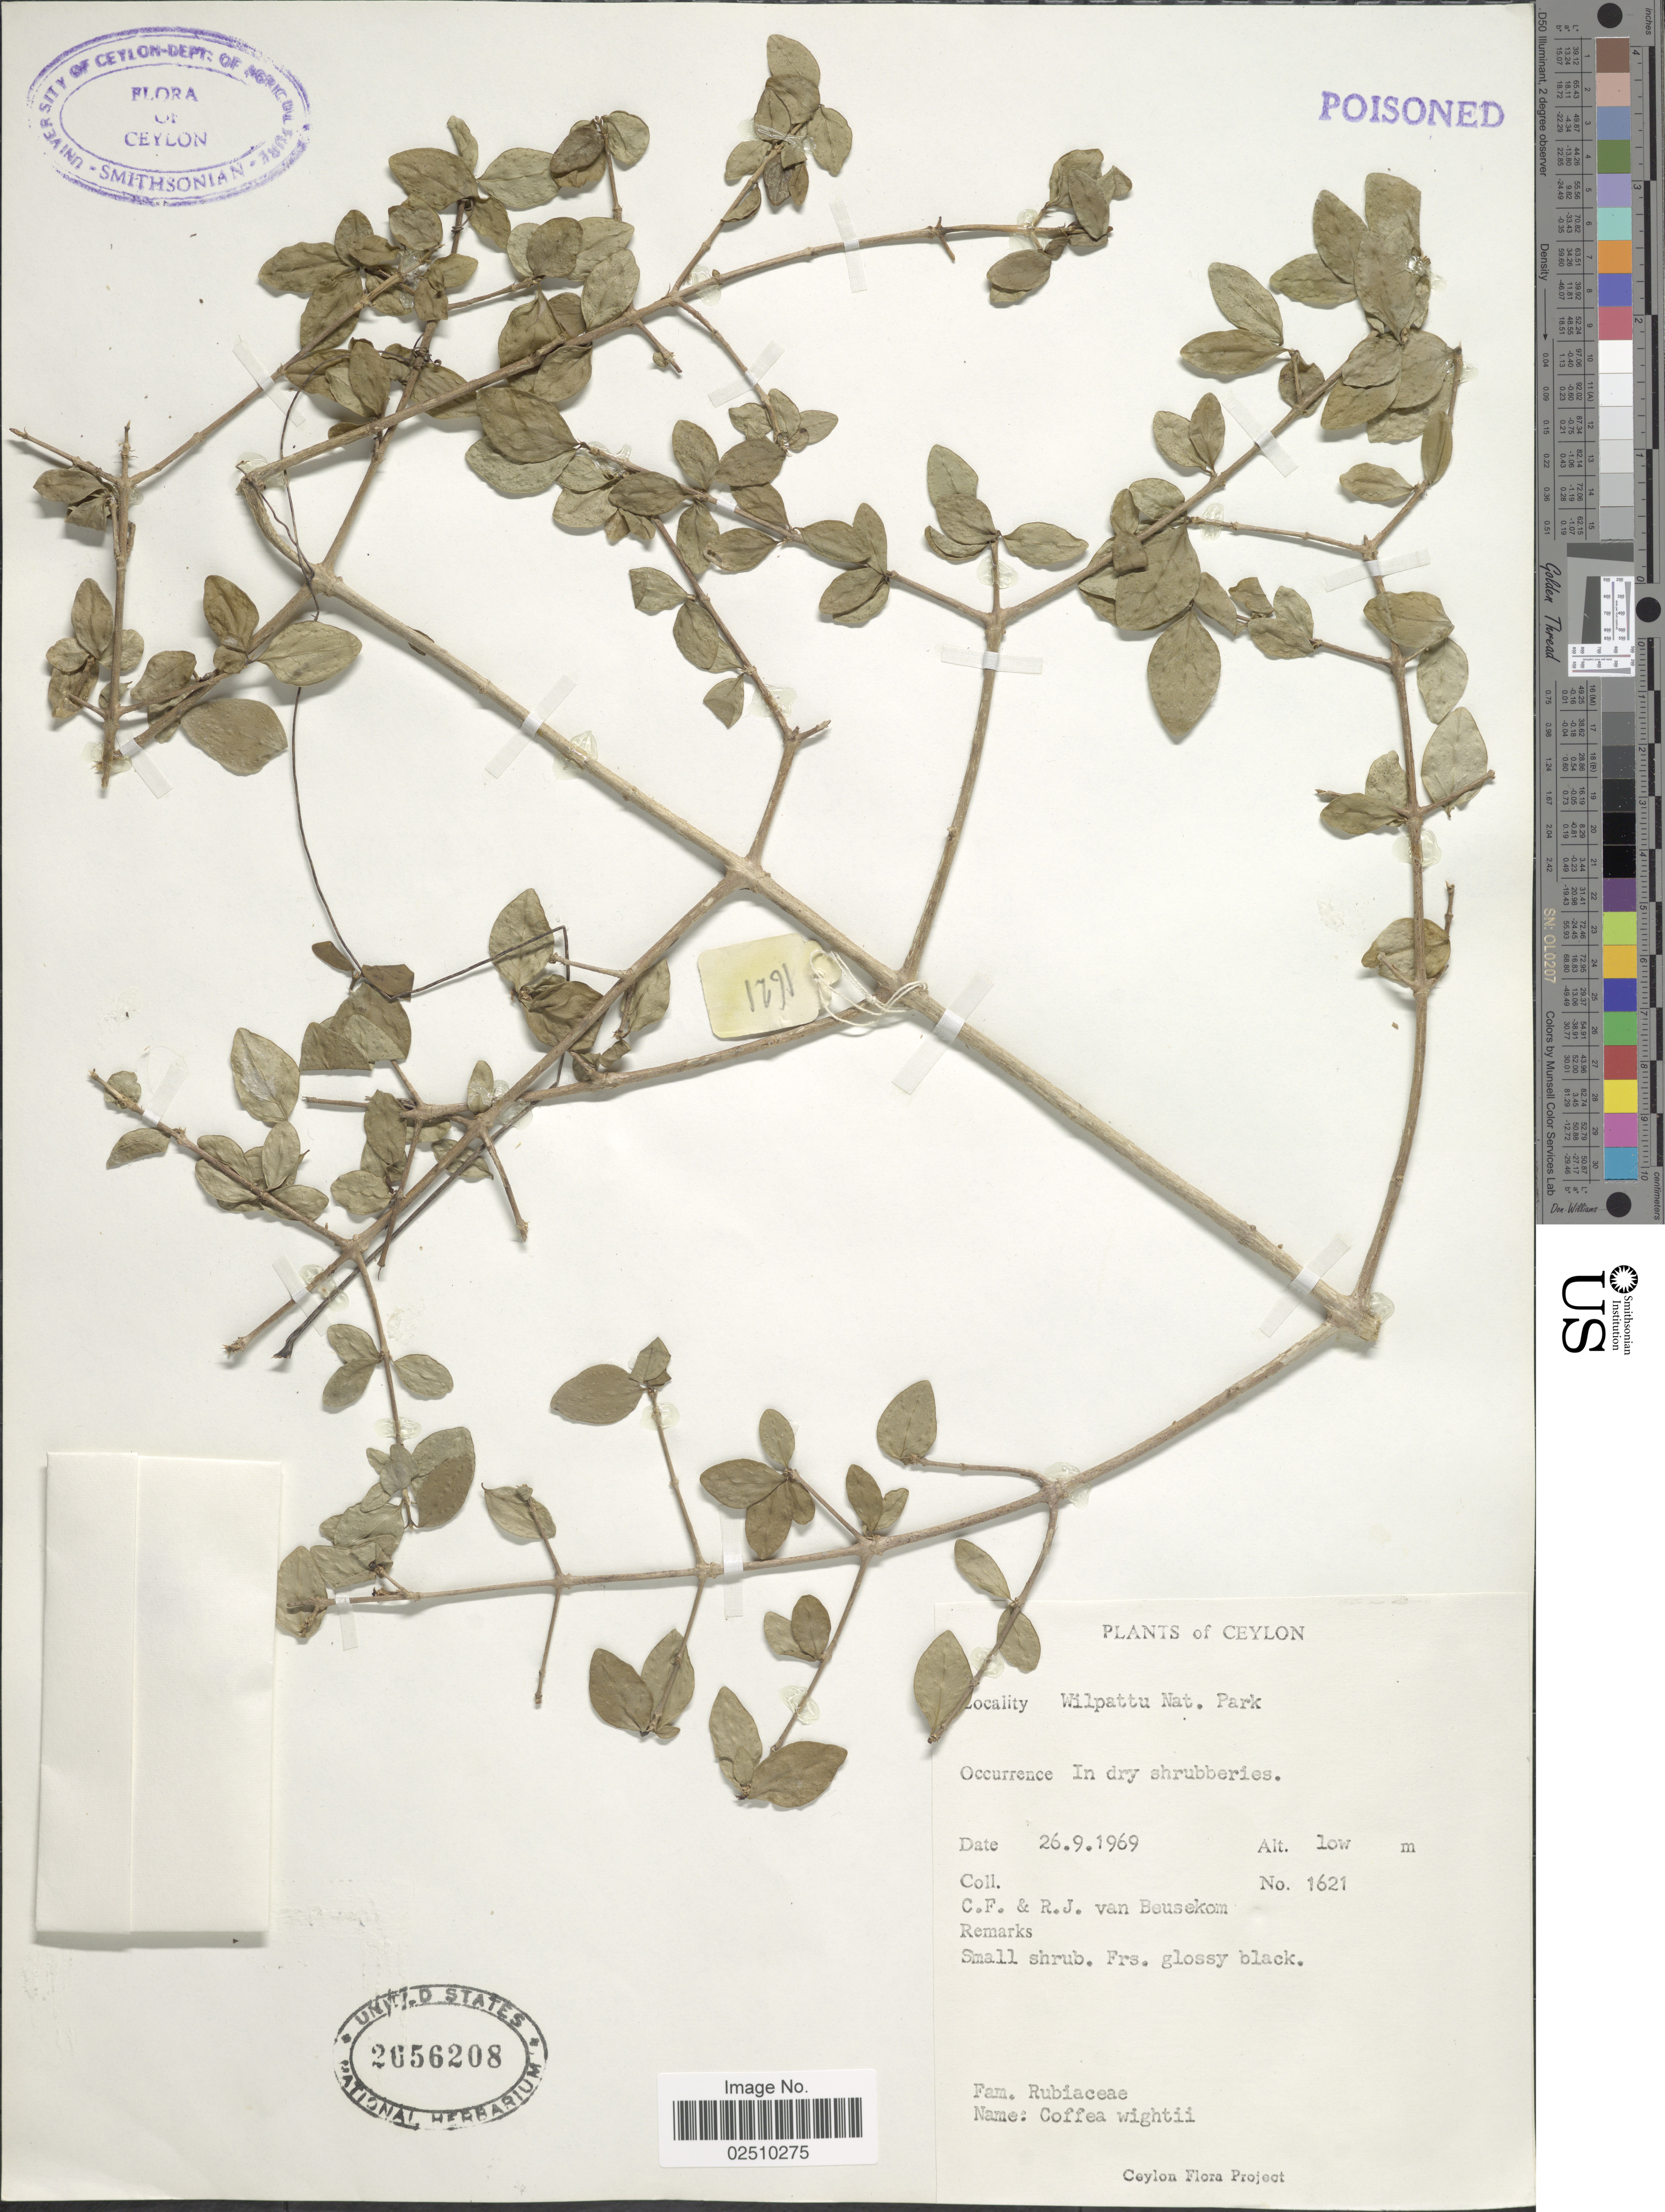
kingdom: Plantae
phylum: Tracheophyta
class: Magnoliopsida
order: Gentianales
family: Rubiaceae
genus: Psilanthus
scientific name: Psilanthus wightianus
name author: (Wight & Arn.) J.-F. Leroy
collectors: C. F. Beusekom & R. Van Beusekom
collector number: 1621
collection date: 1969-09-26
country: Sri Lanka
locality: Ceylon. Wilpattu Nat. Park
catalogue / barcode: US 2656208